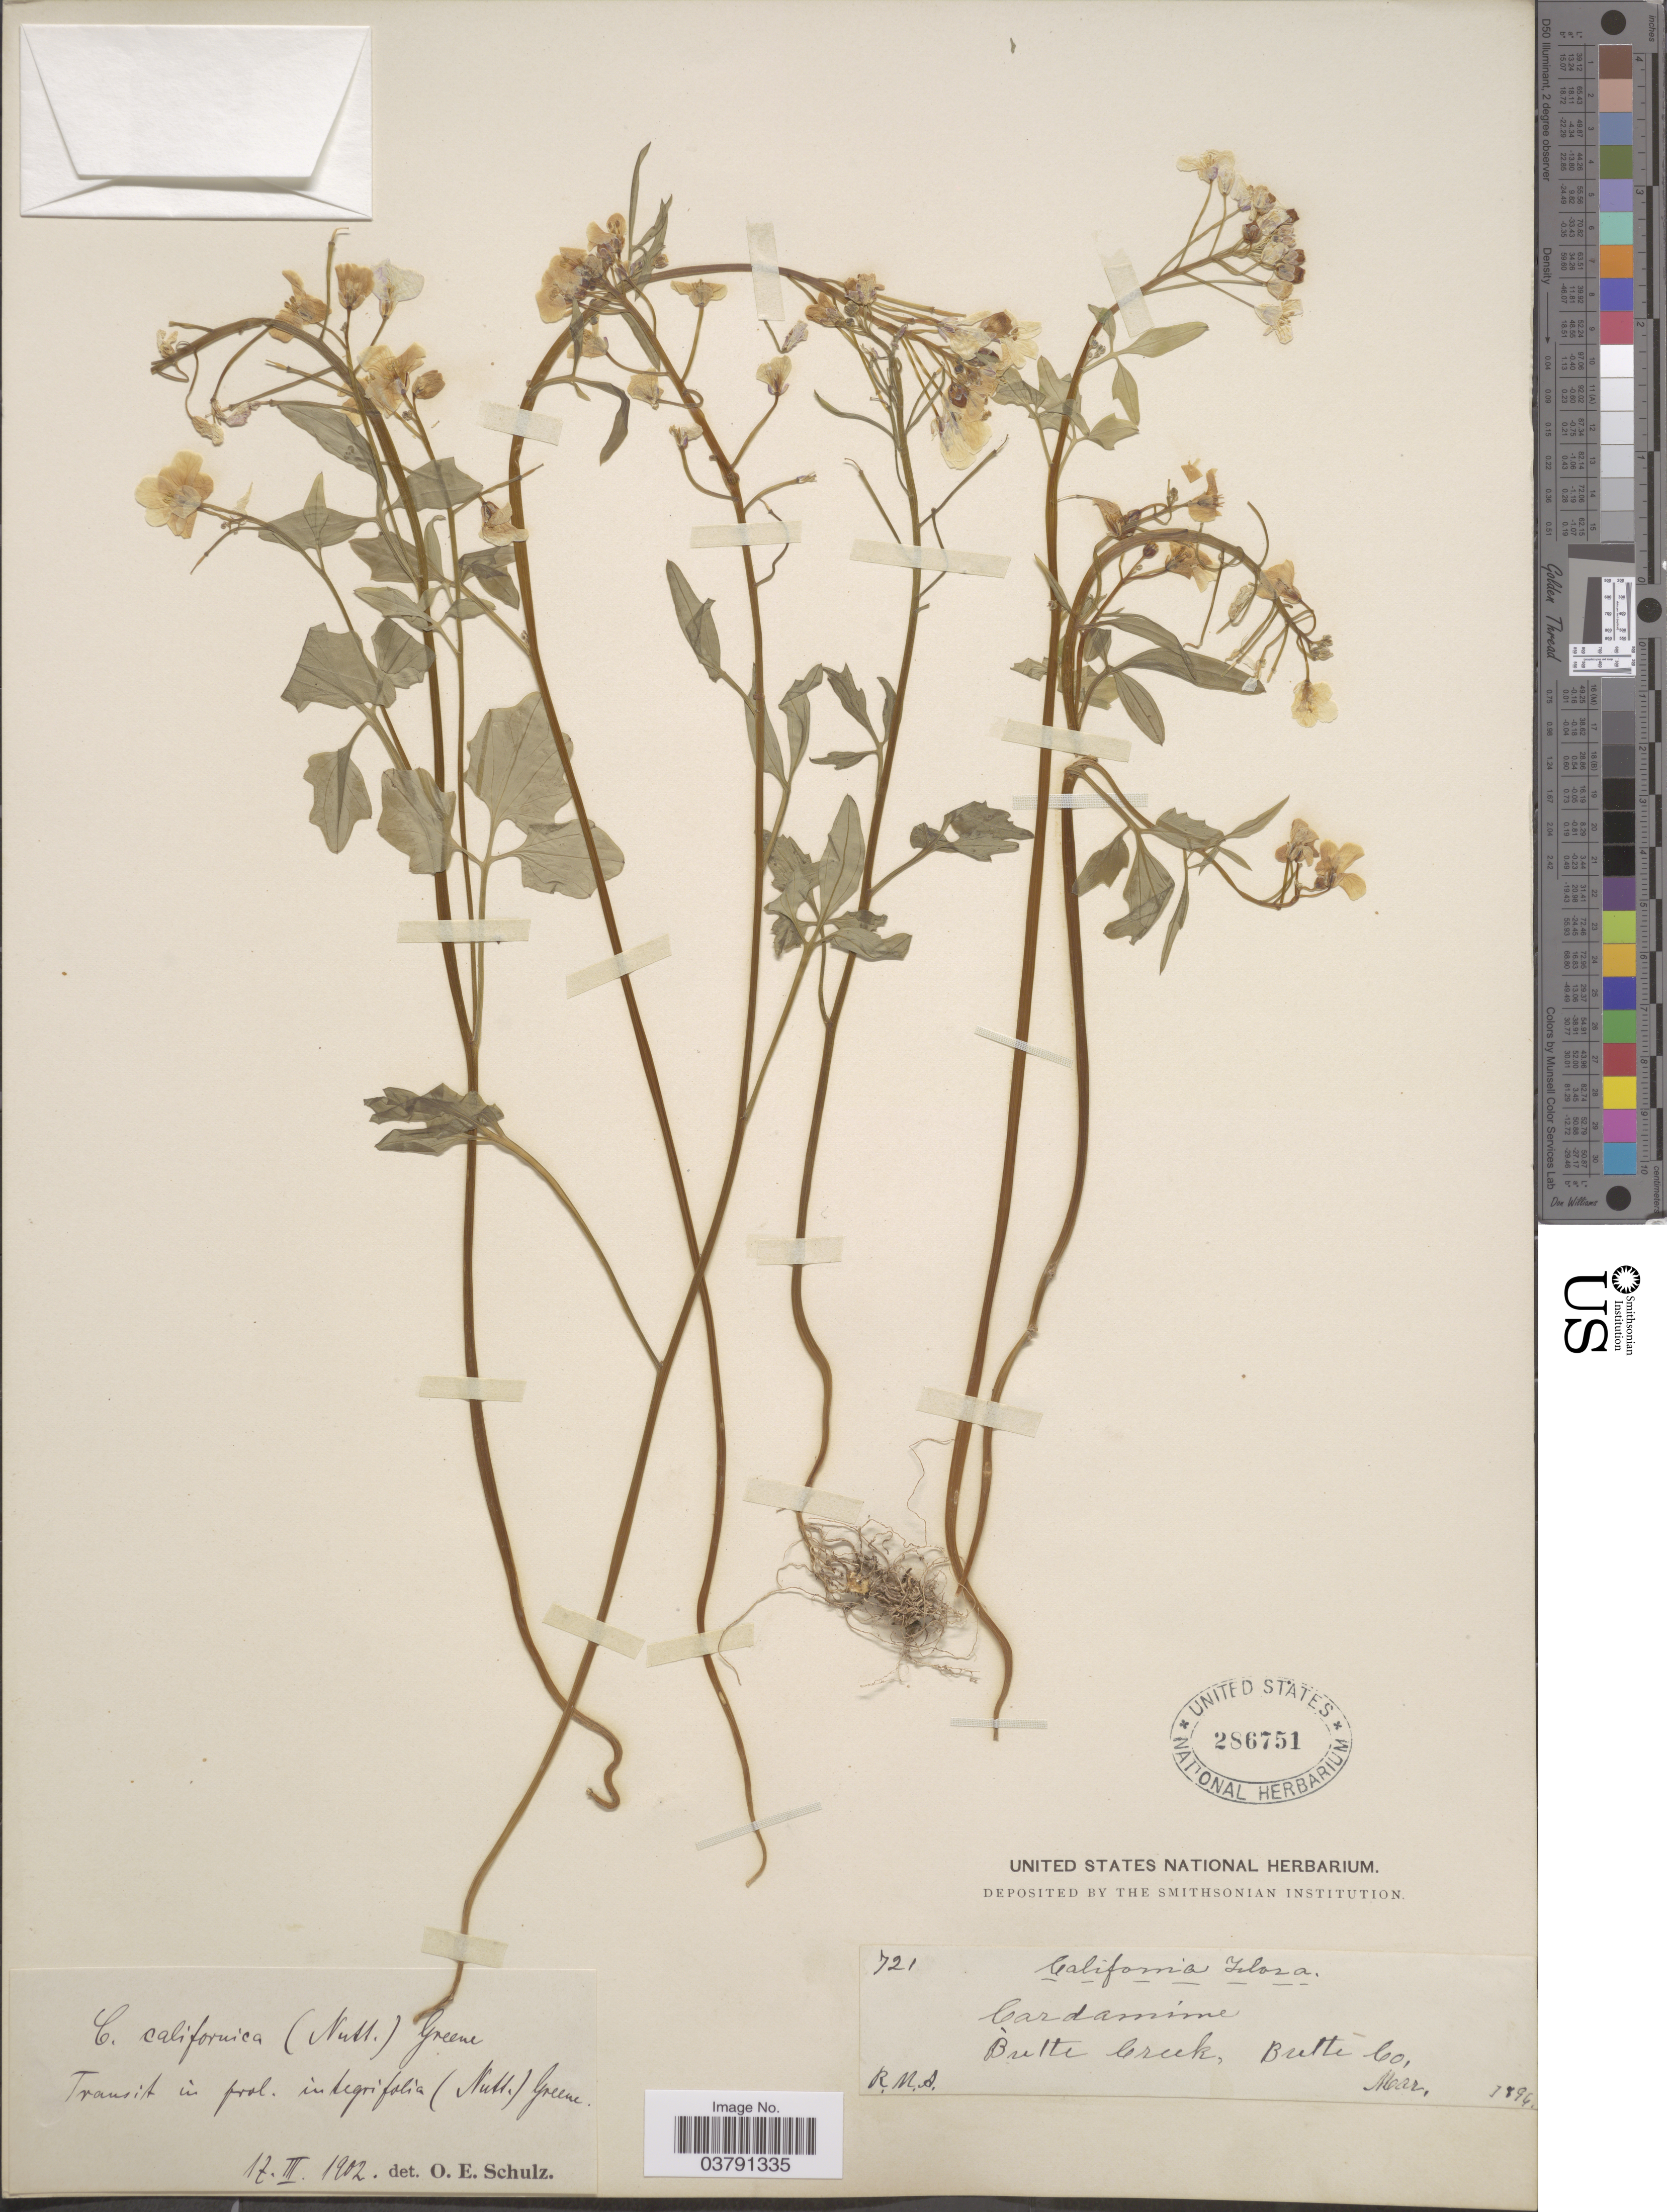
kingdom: Plantae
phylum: Tracheophyta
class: Magnoliopsida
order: Brassicales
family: Brassicaceae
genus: Dentaria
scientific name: Dentaria californica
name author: Nutt.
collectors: R. M. A.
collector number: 721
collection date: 1894-03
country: United States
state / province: California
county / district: Butte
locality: Butte Creek, Butte Co.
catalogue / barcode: US 286751